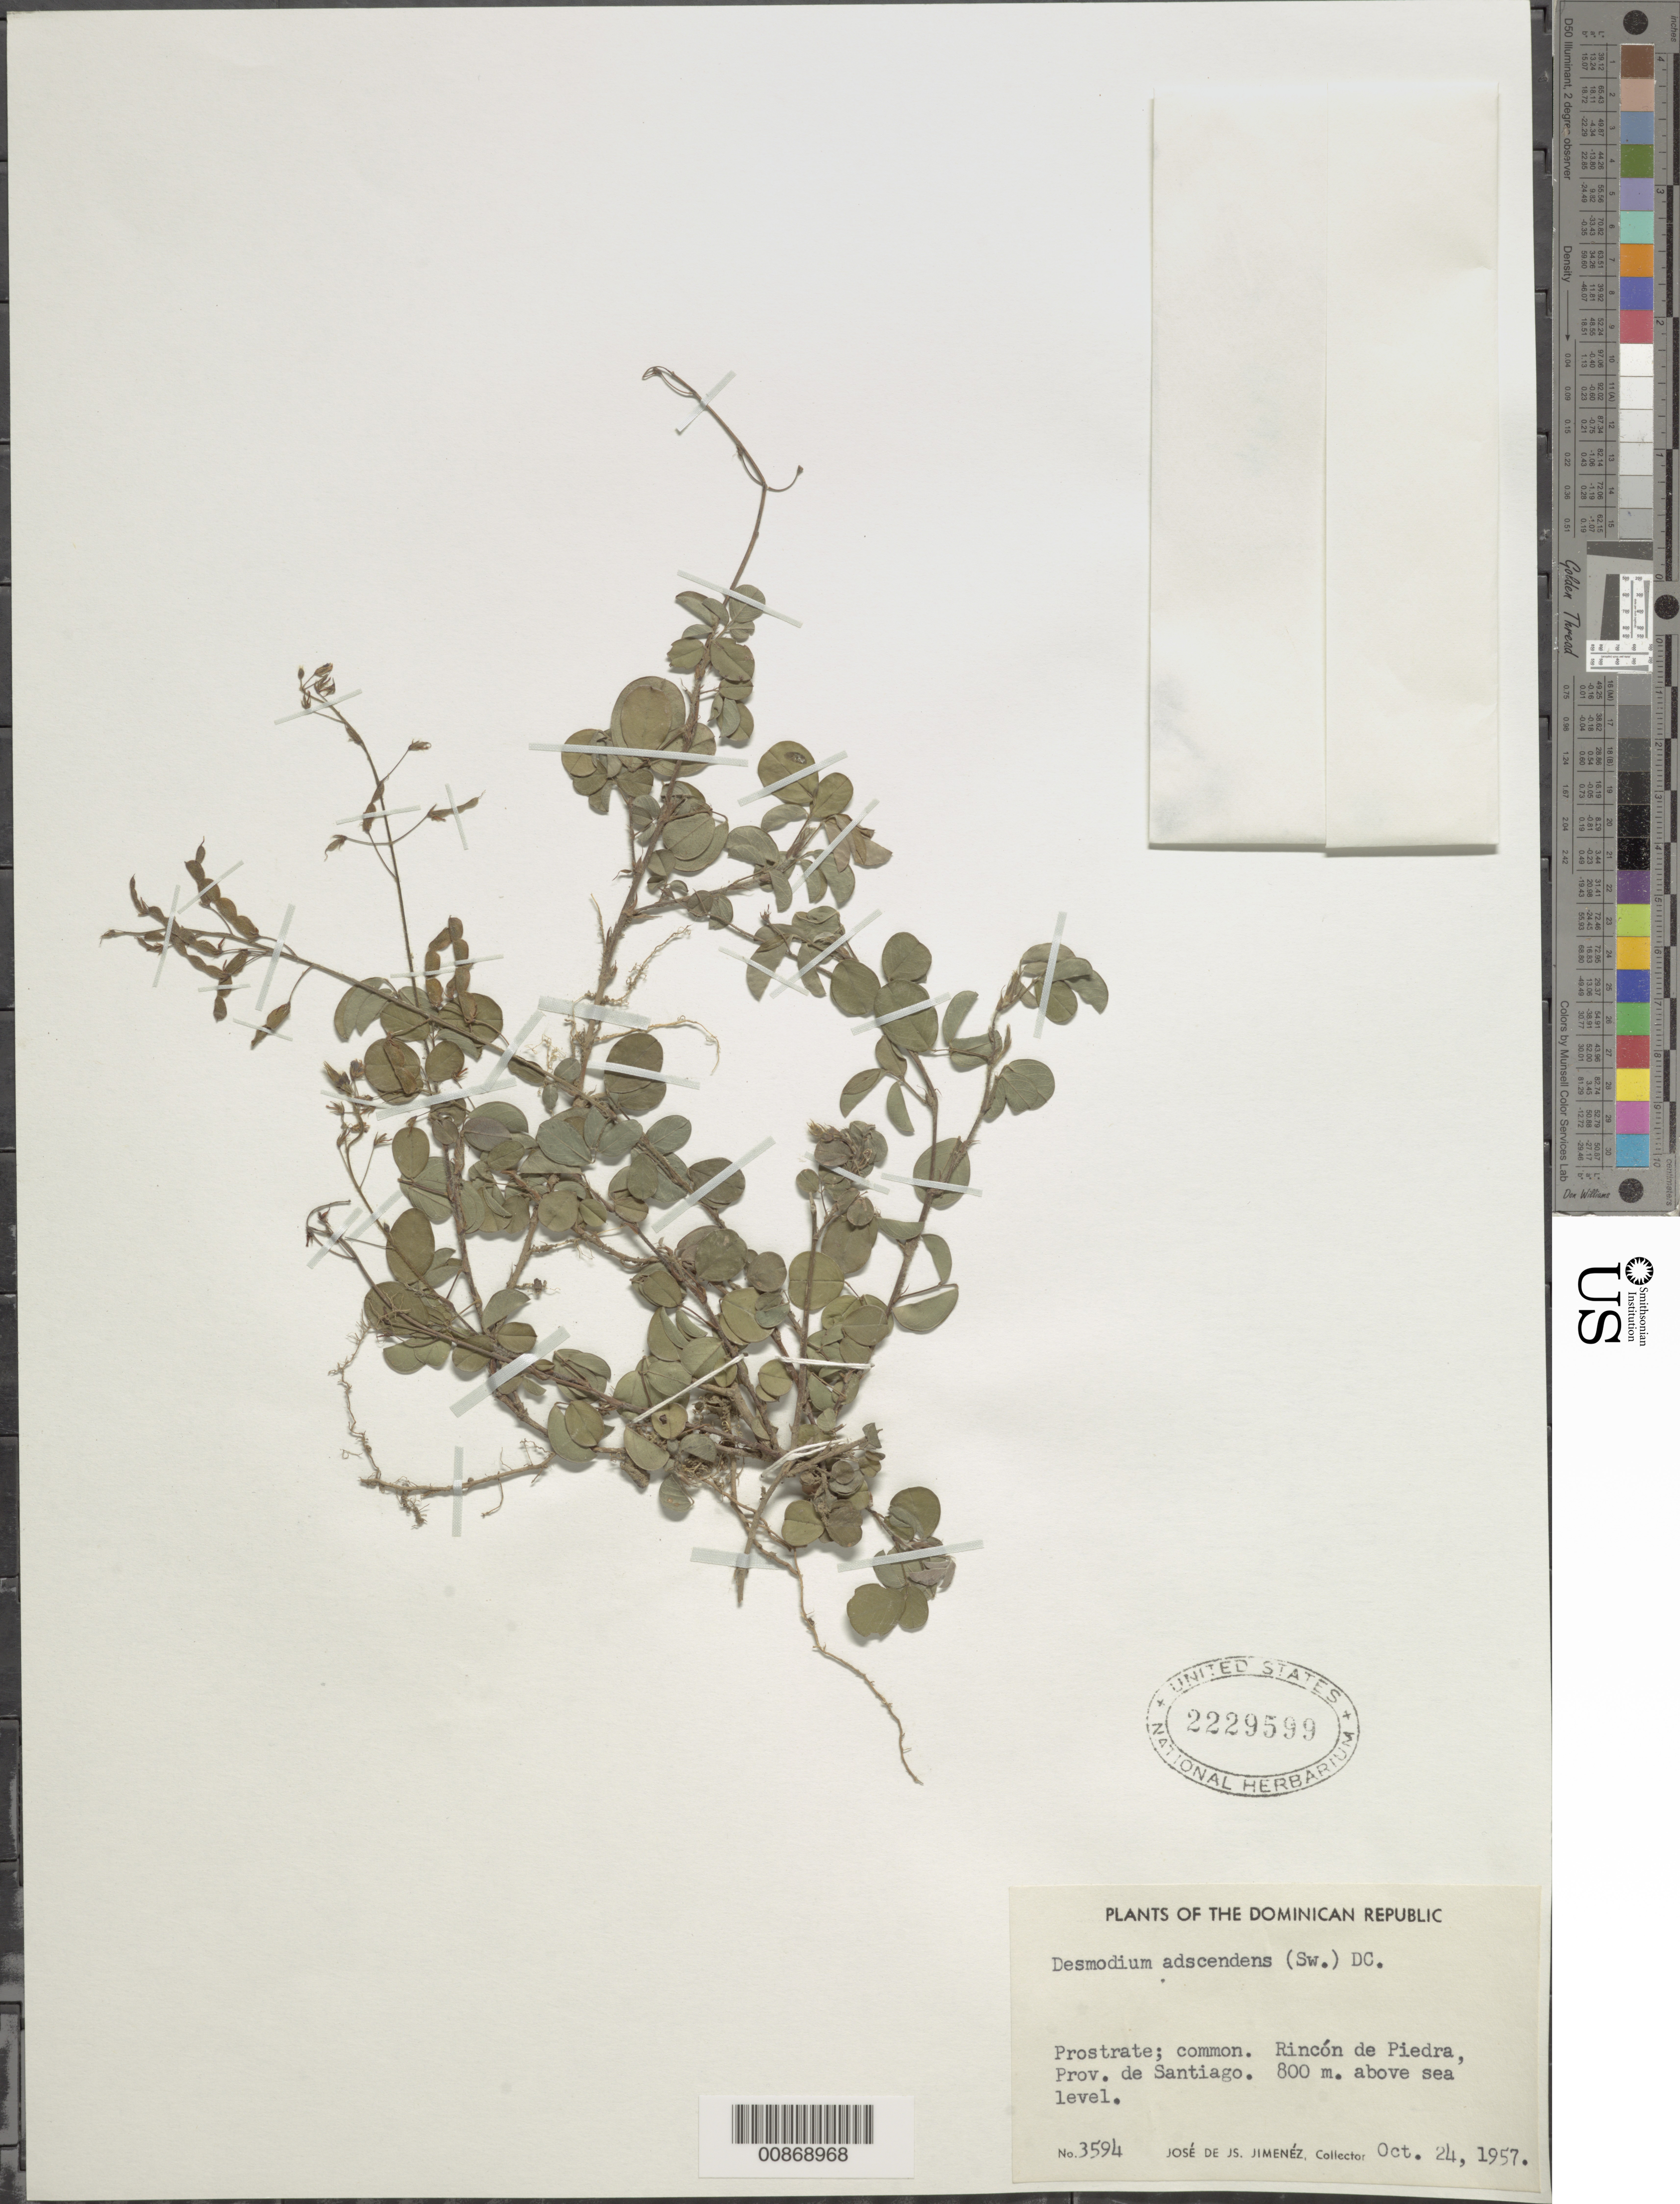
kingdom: Plantae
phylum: Tracheophyta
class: Magnoliopsida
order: Fabales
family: Fabaceae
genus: Grona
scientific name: Grona adscendens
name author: (Sw.) H. Ohashi & K. Ohashi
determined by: Strong, Mark T., (BOT), Smithsonian Institution - National Museum of Natural History (UNITED STATES)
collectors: J. J. Jiménez Almonte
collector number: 3594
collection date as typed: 24 Oct 1957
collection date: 1957-10-24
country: Dominican Republic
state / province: Santiago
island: Hispaniola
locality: Rincón de Piedra.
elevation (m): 800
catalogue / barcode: US 2229599